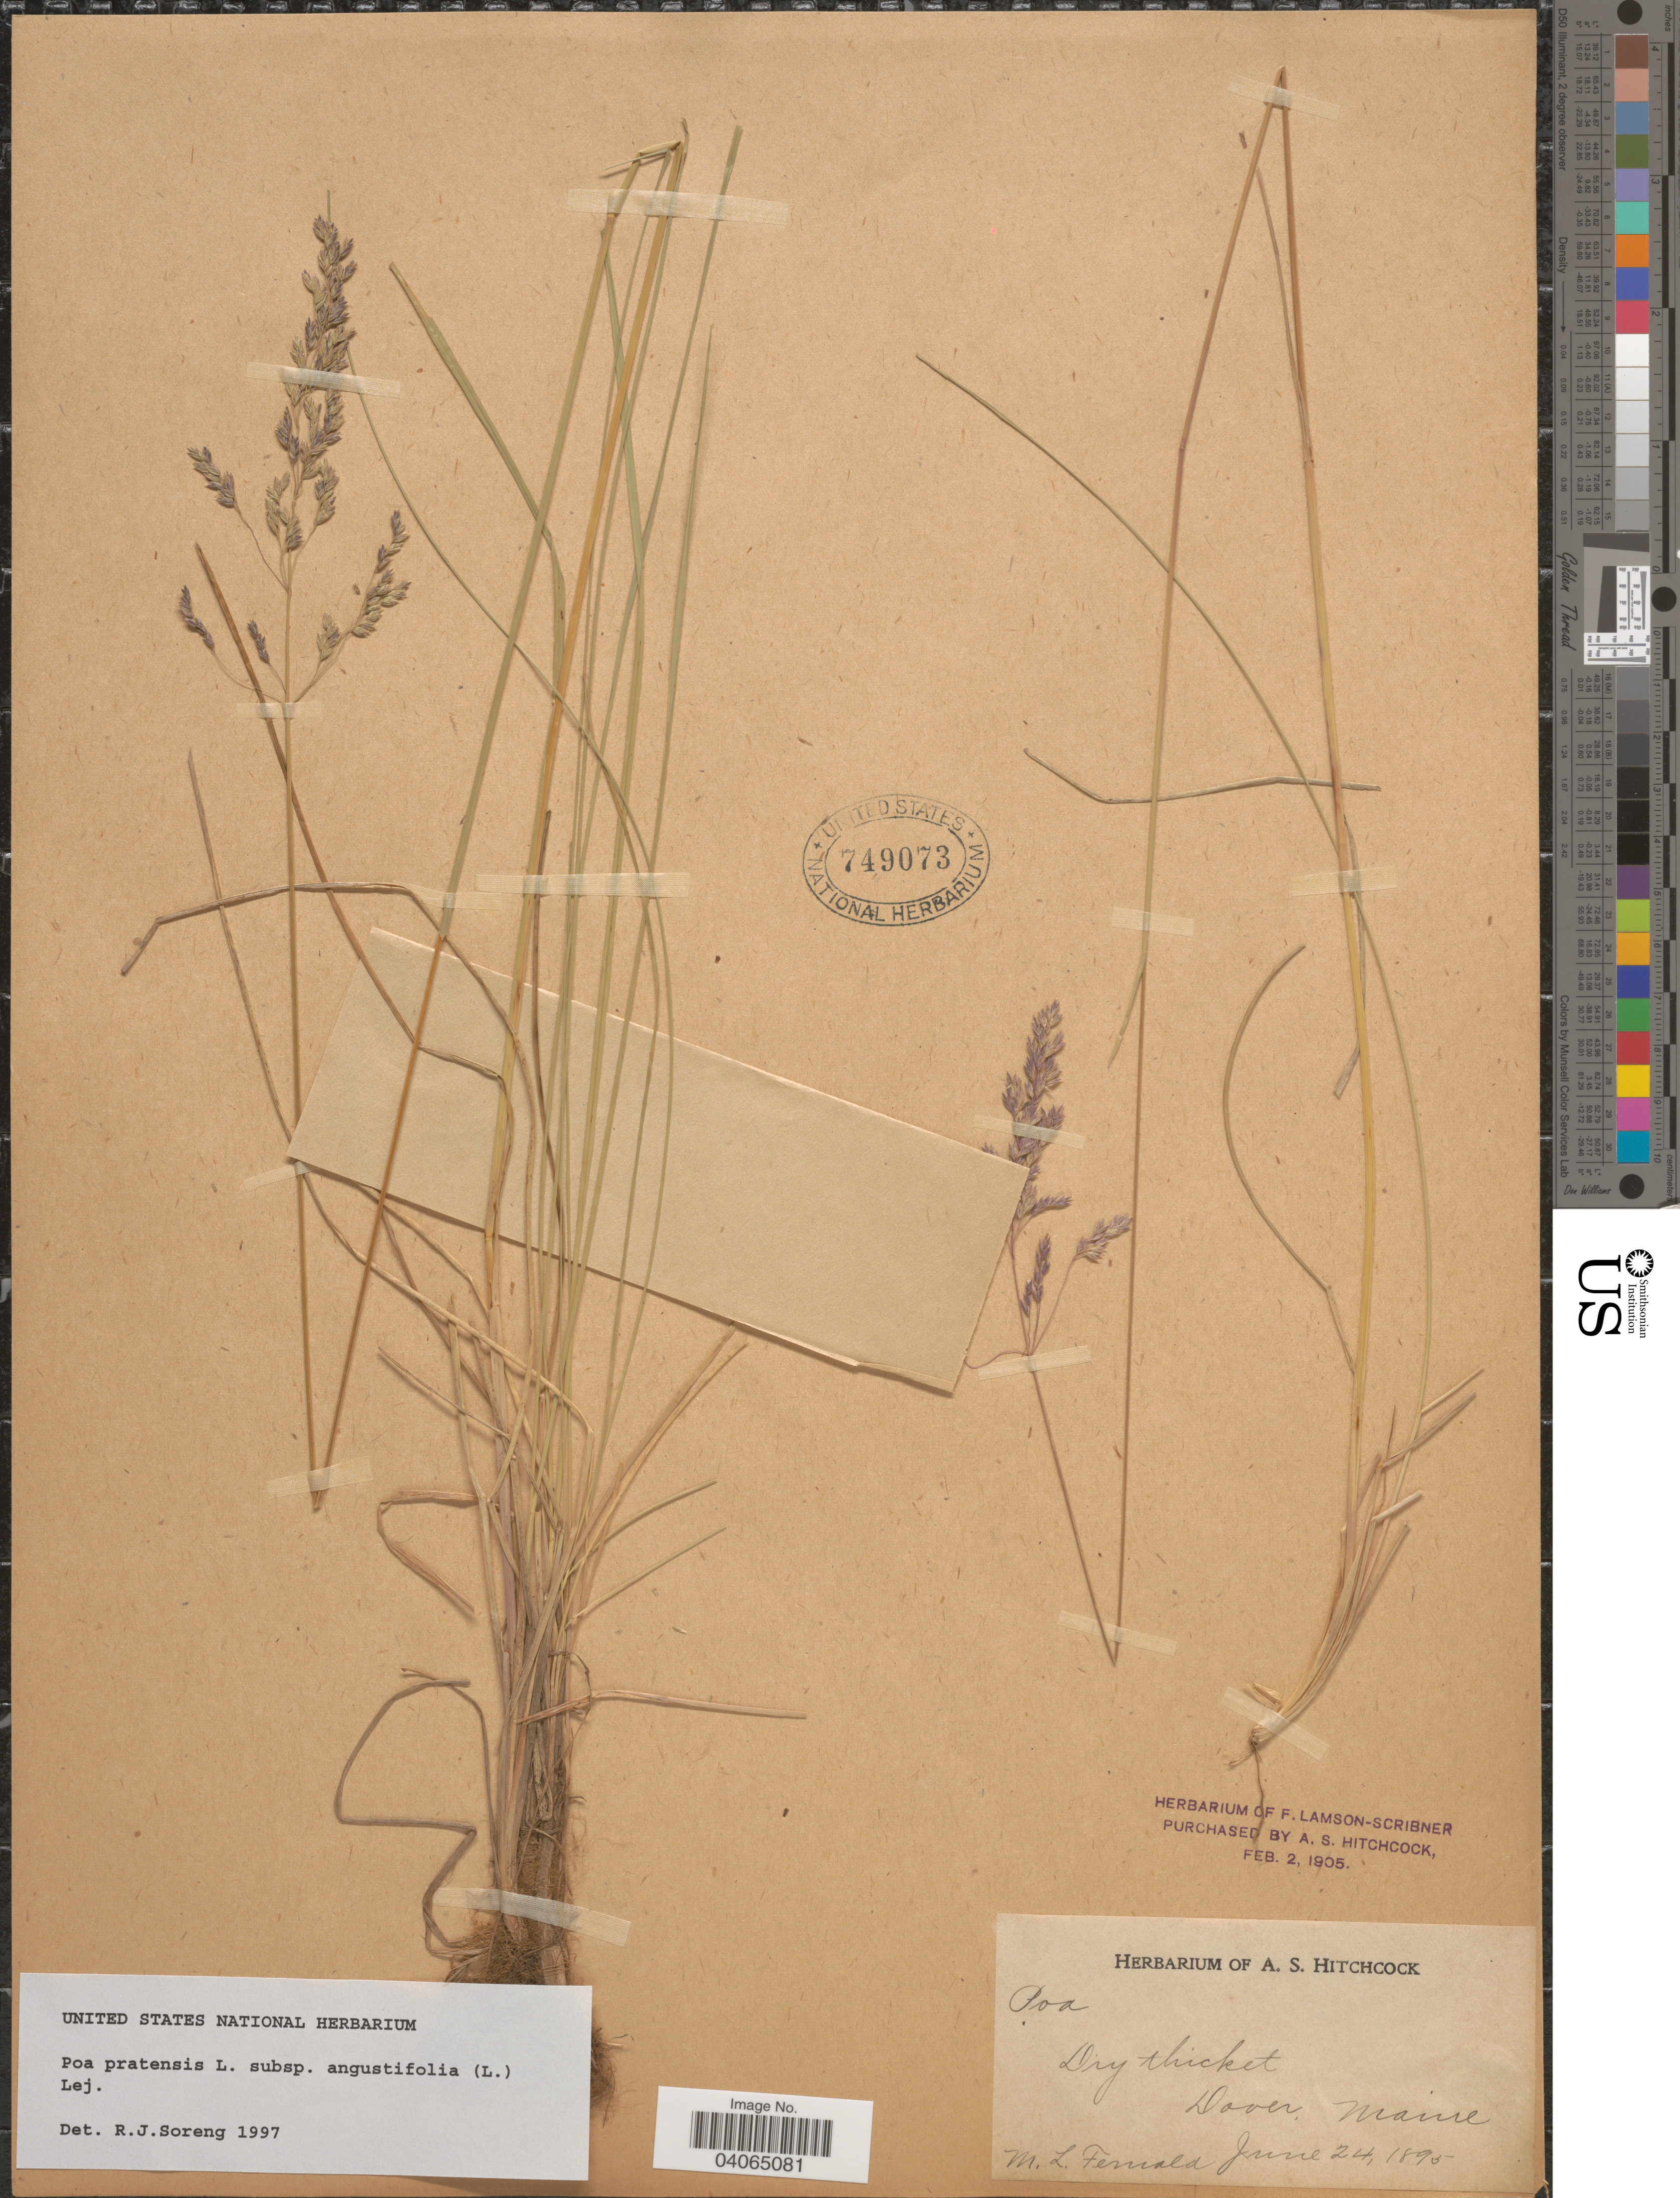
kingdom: Plantae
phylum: Tracheophyta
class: Liliopsida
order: Poales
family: Poaceae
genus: Poa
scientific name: Poa pratensis subsp. angustifolia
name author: (L.) Lej.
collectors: M. L. Fernald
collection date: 1895-06-24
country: United States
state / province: Maine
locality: Dover.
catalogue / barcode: US 749073